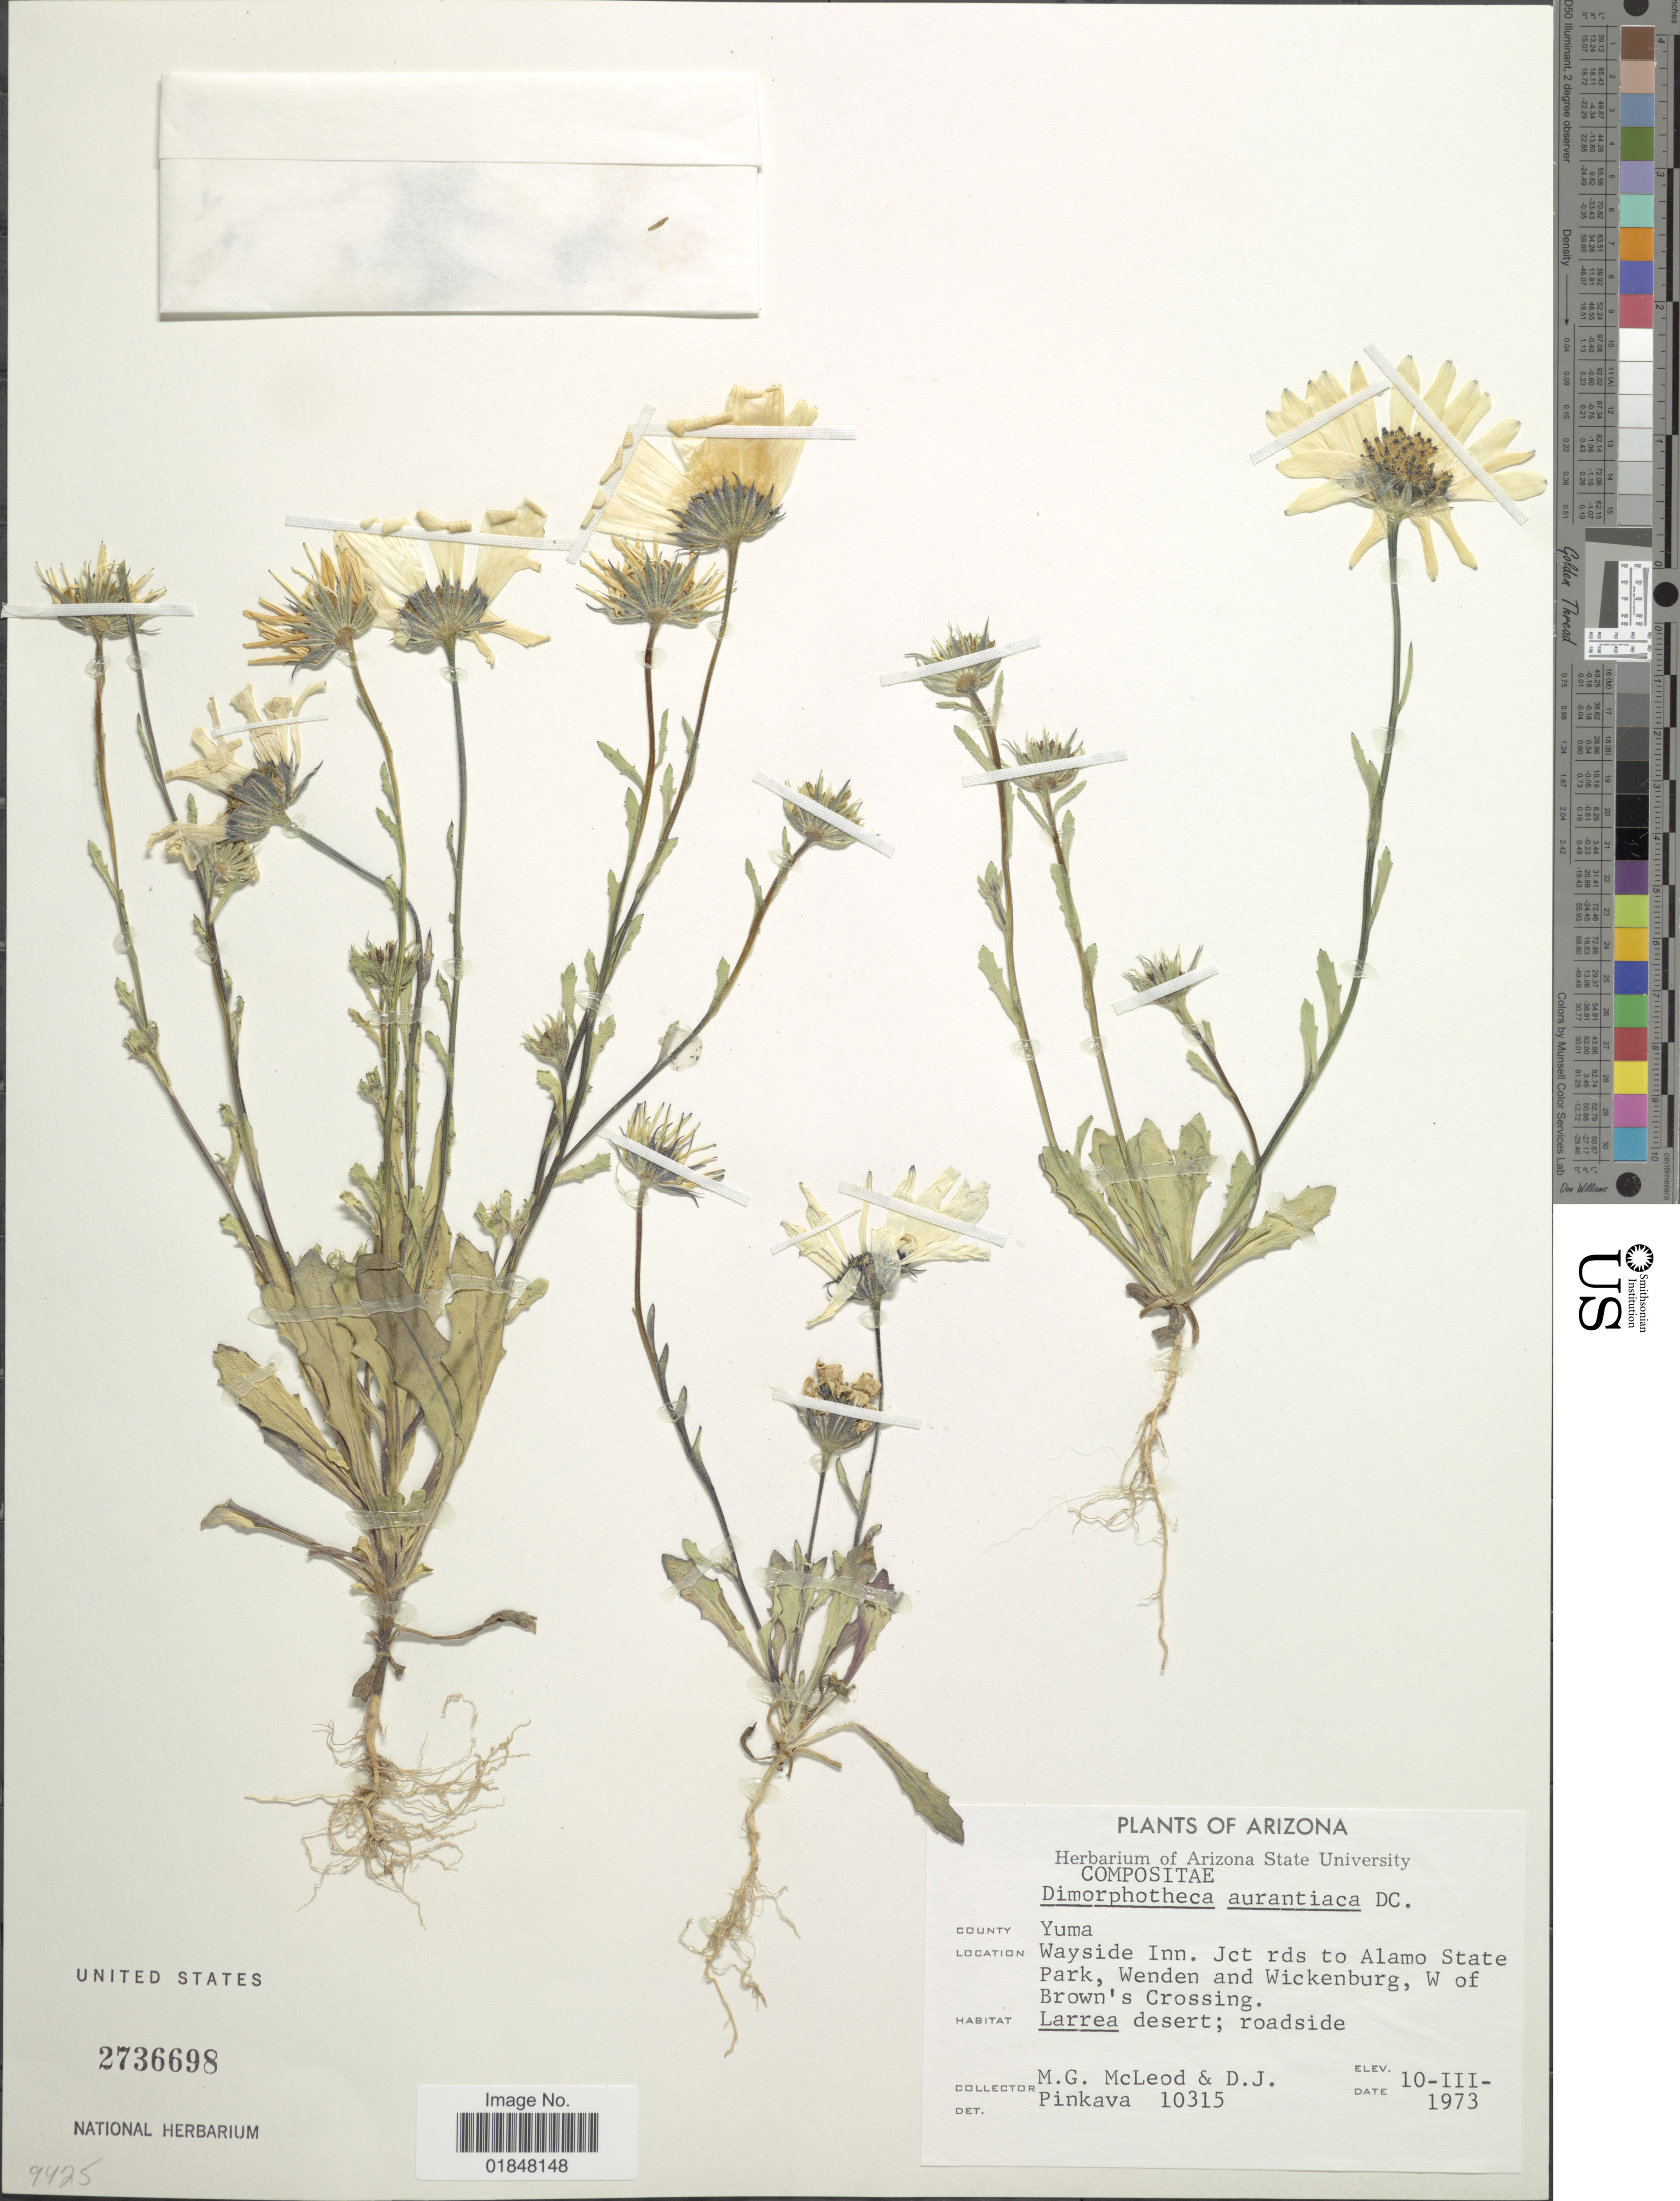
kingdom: Plantae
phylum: Tracheophyta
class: Magnoliopsida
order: Asterales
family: Asteraceae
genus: Dimorphotheca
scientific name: Dimorphotheca tragus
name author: (Aiton) B. Nord.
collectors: M. McLeod, D. McLeod & -. Pinkava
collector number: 10315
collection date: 1973-03-10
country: United States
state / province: Arizona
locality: County Yuma, Wayside Inn. Jct. rds to Alamo State Park, Wenden and Wickenburg, W of Brown's Crossing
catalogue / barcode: US 2736698